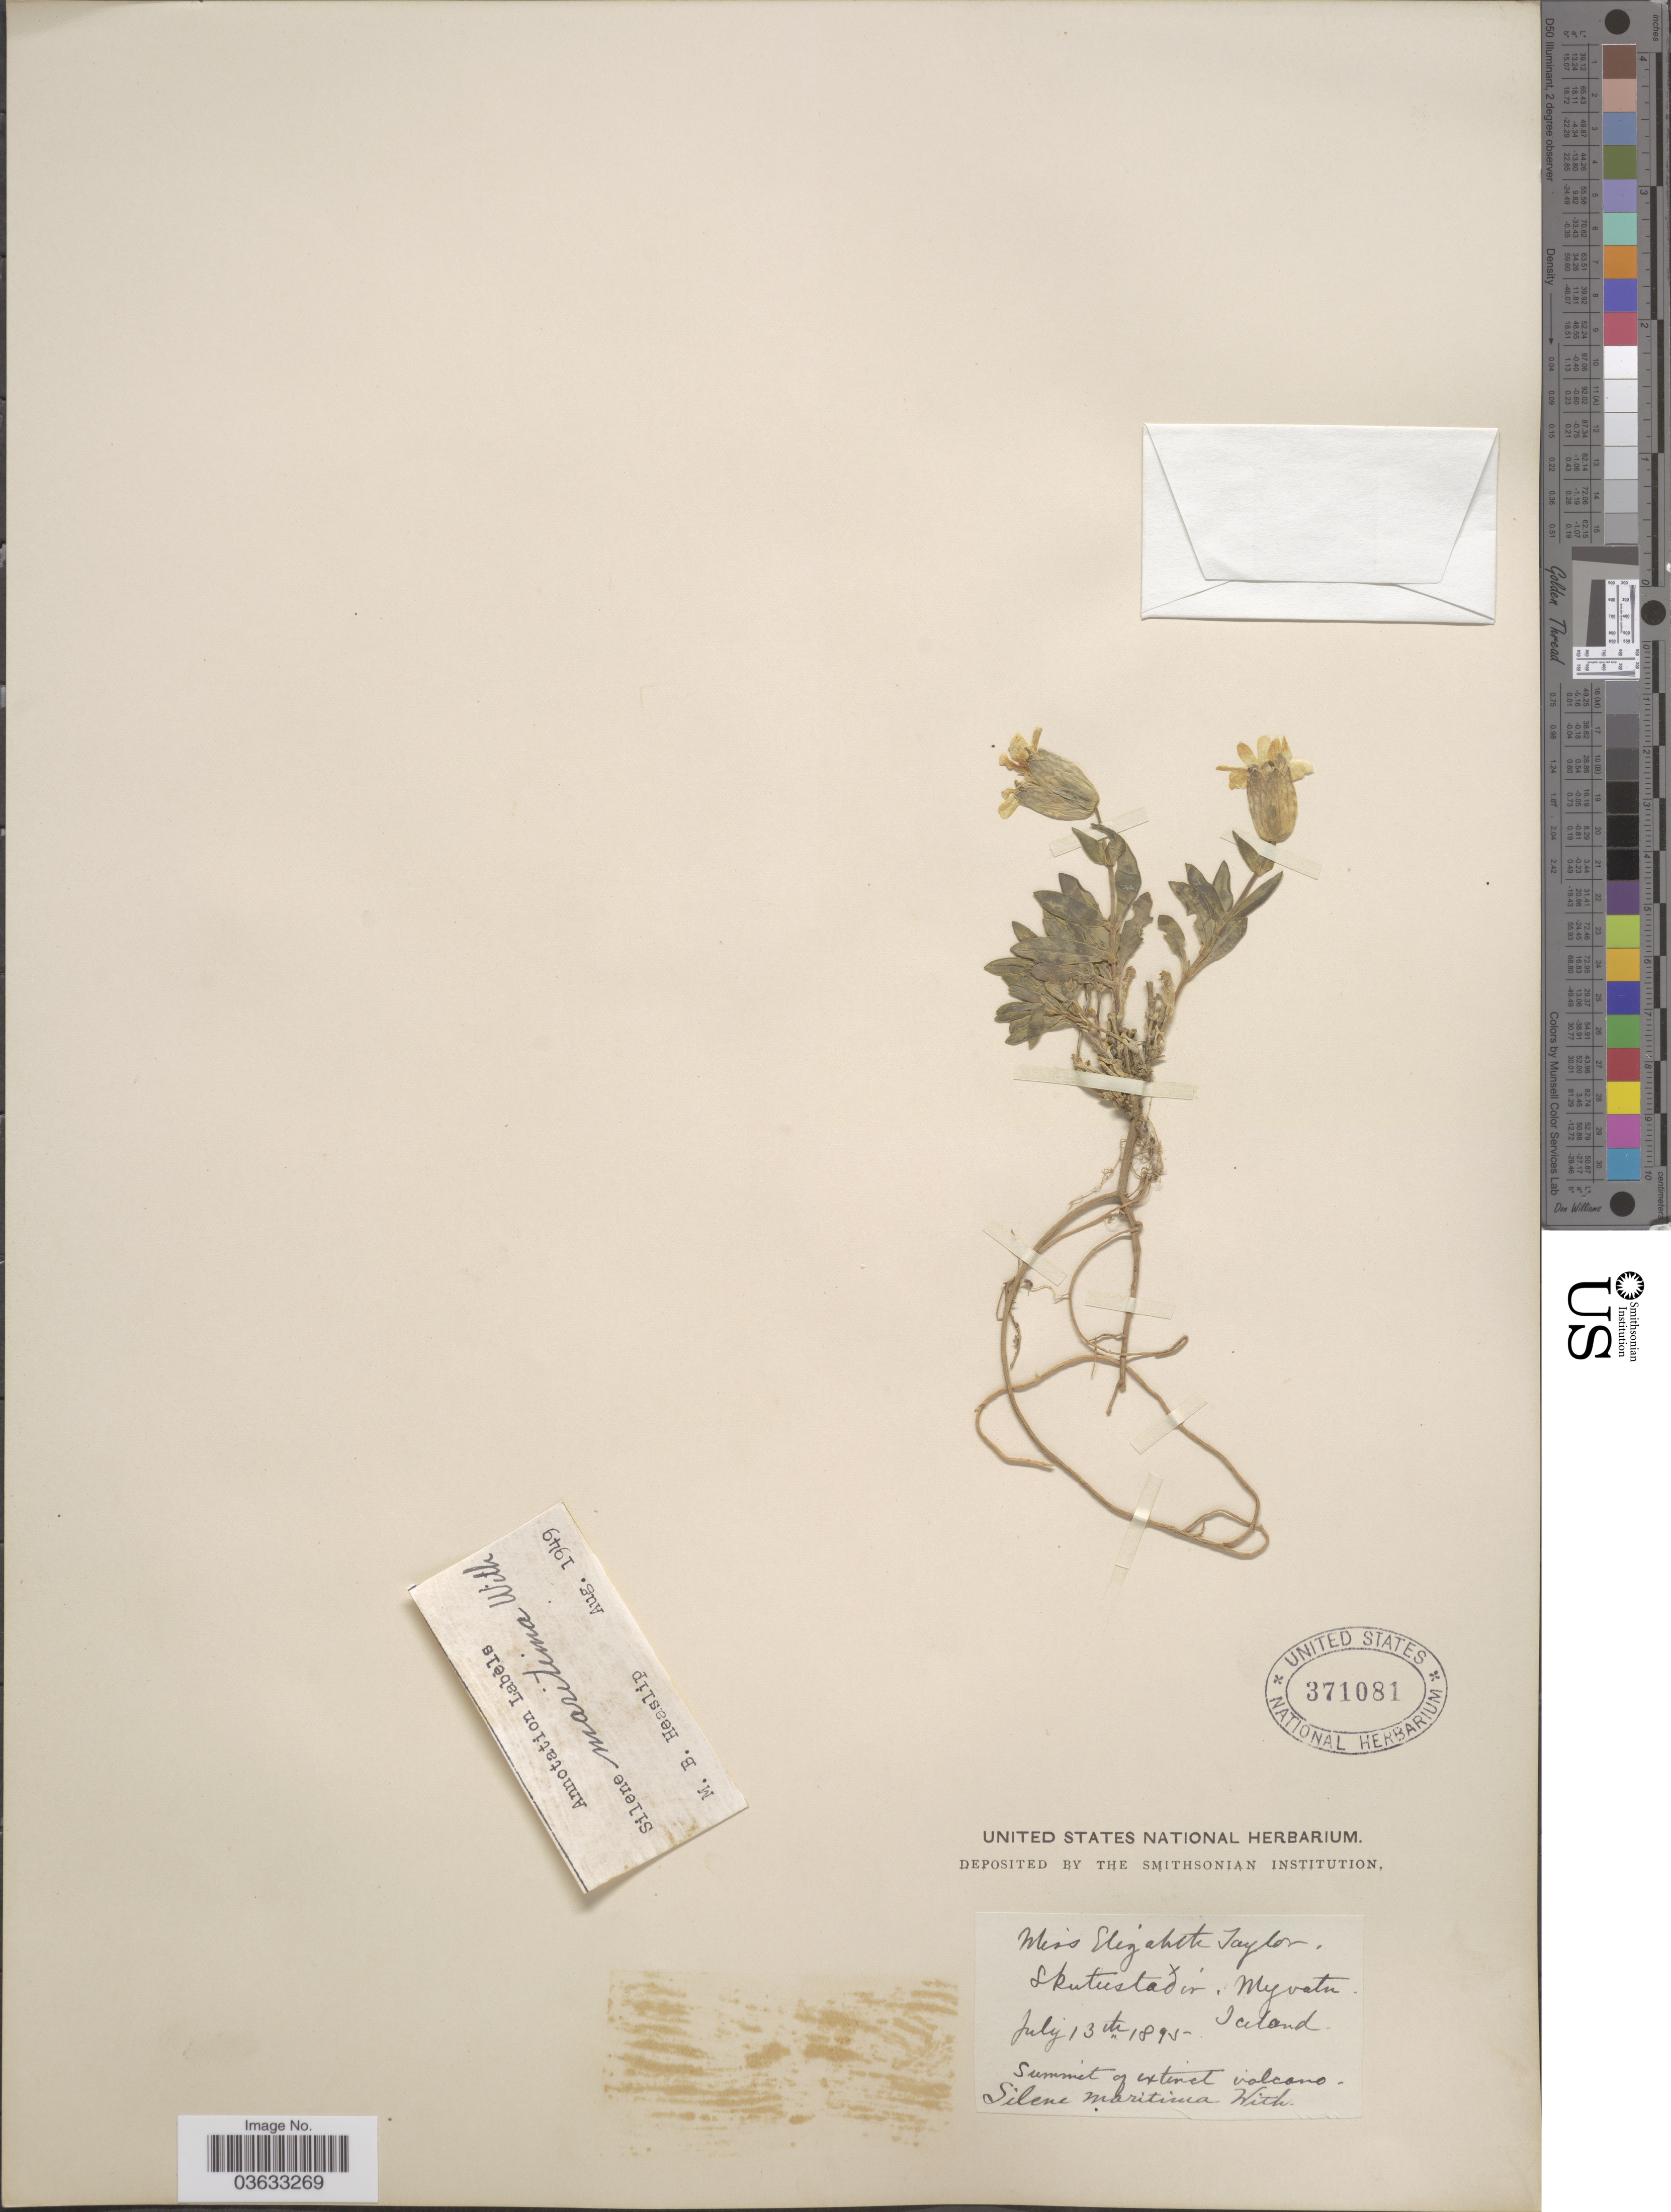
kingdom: Plantae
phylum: Tracheophyta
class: Magnoliopsida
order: Caryophyllales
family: Caryophyllaceae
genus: Silene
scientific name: Silene maritima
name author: With.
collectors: E. L. Taylor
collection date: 1895-07-13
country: Iceland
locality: Skutustadin. Myvatn.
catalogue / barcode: US 371081